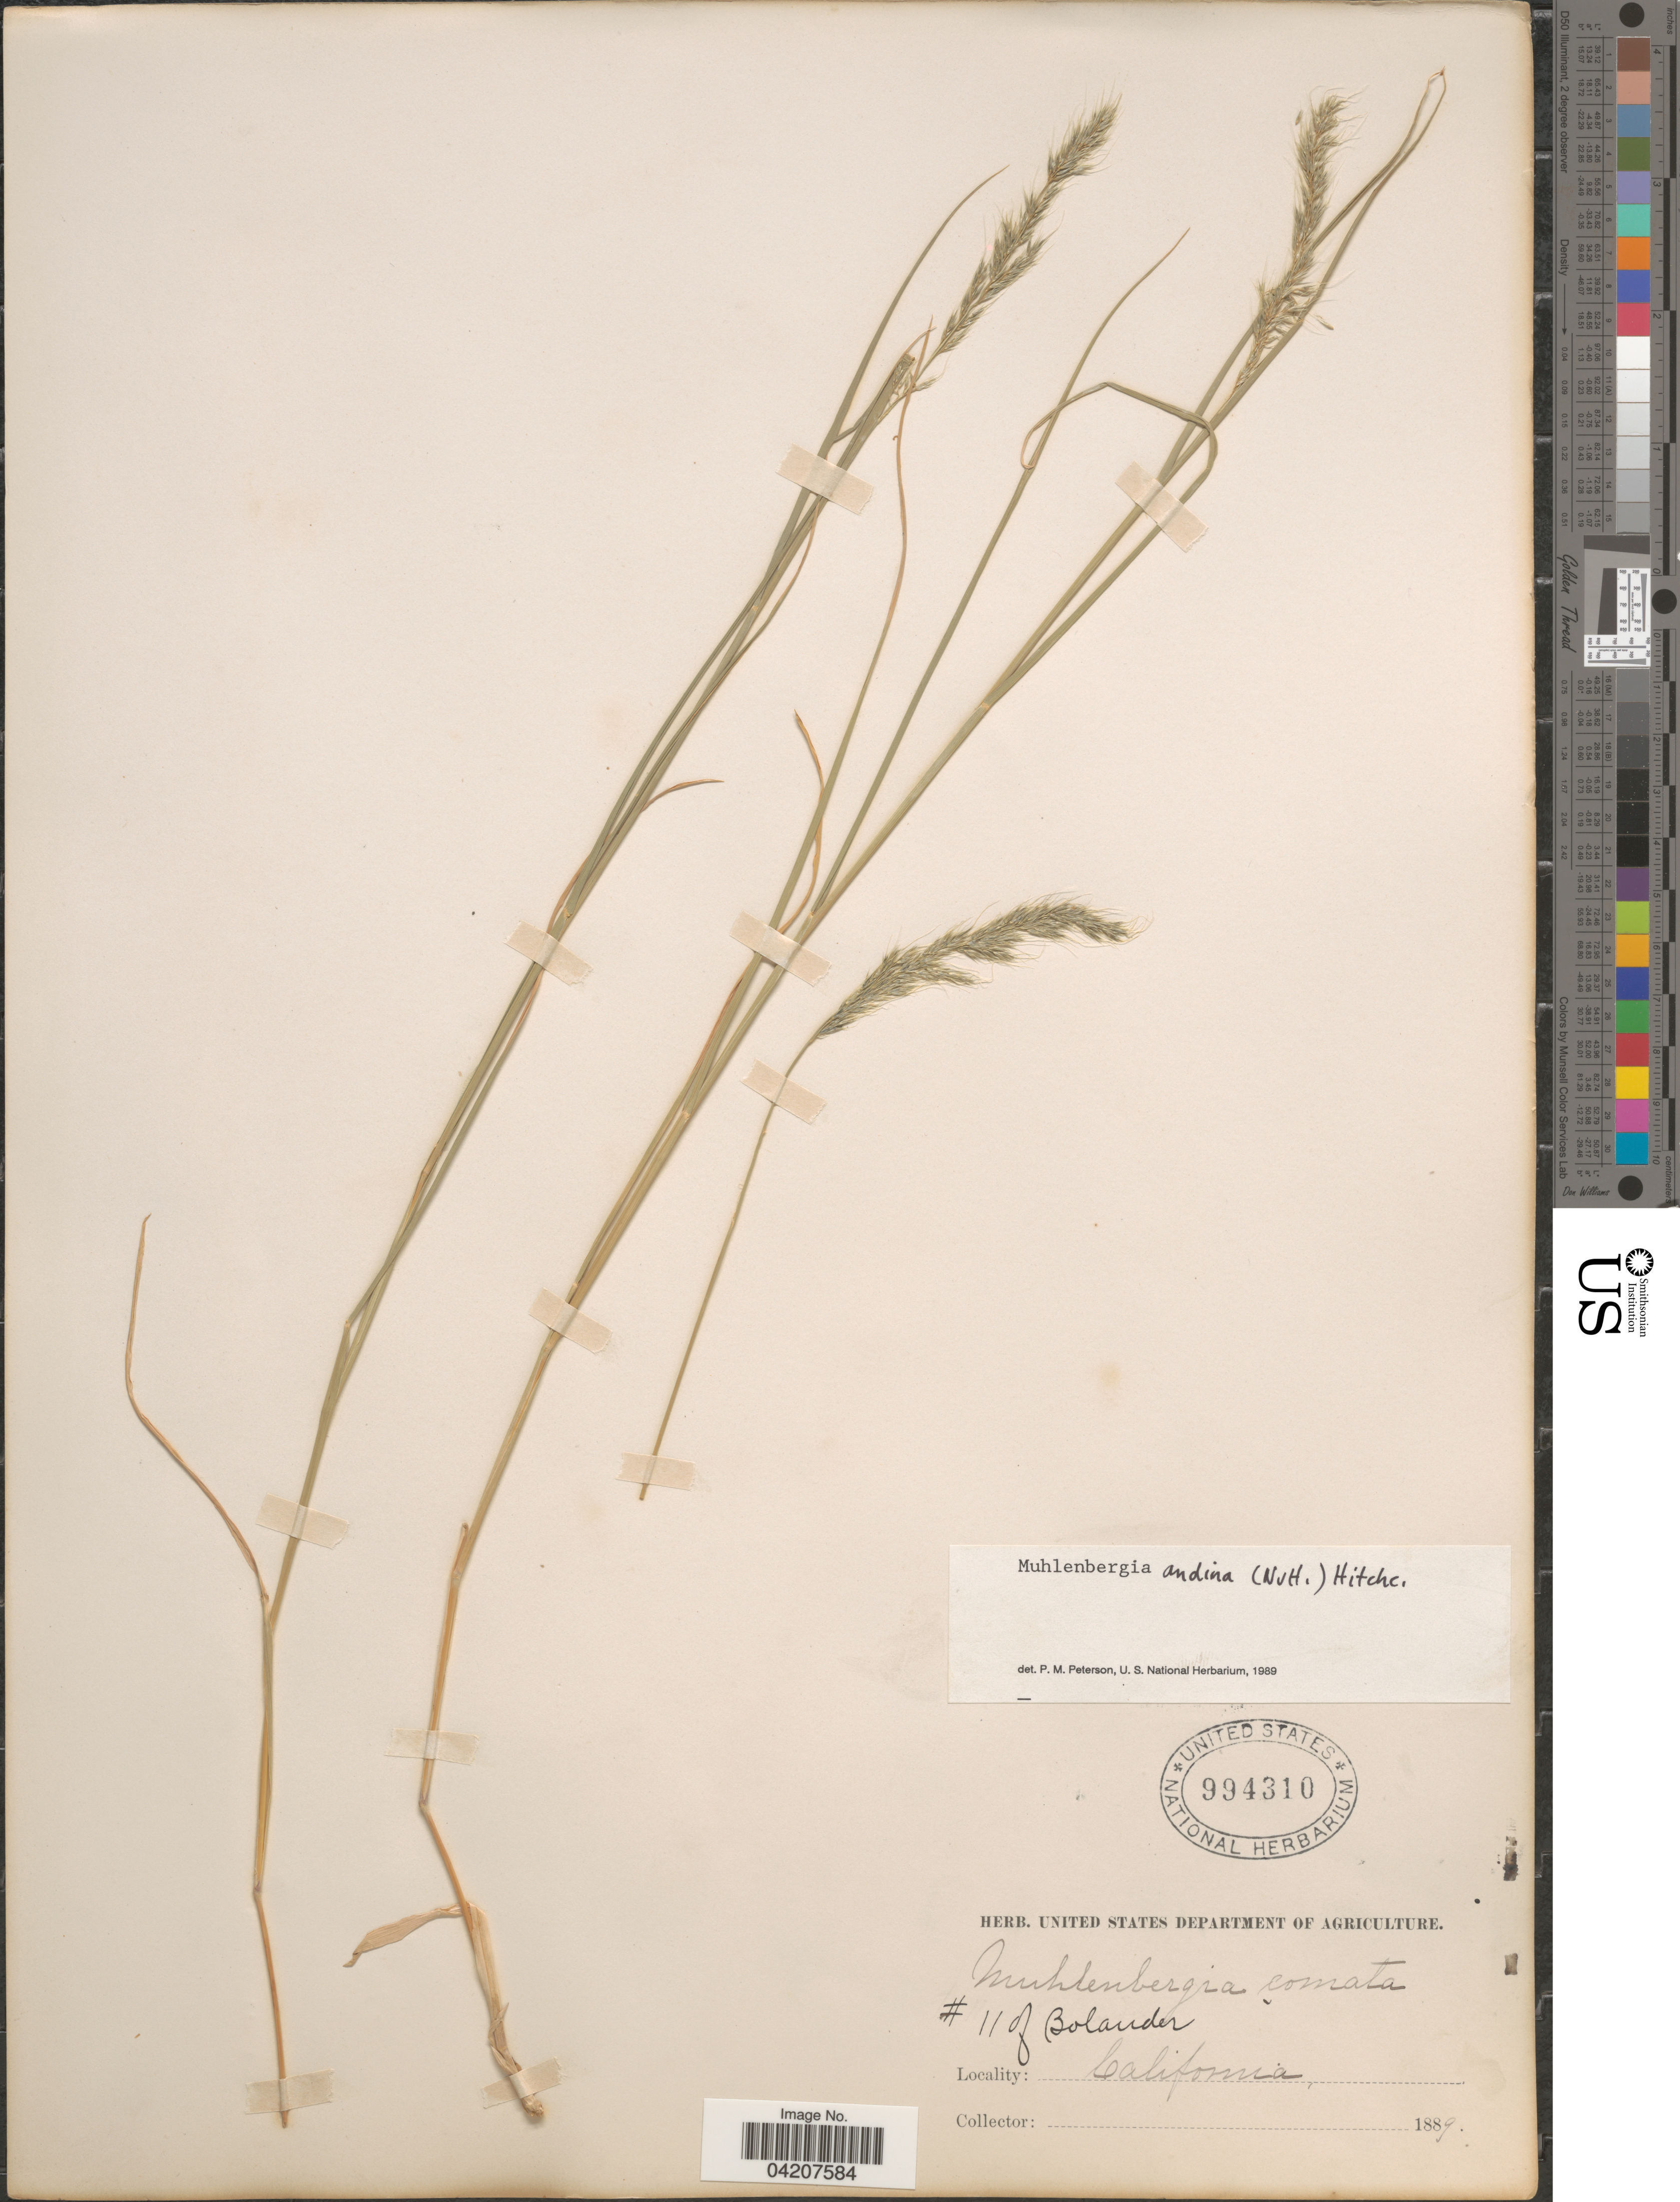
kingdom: Plantae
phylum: Tracheophyta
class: Liliopsida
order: Poales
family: Poaceae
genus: Muhlenbergia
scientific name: Muhlenbergia andina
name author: (Nutt.) Hitchc.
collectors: J. Boeke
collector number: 11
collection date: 1889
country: United States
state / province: California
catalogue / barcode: US 994310